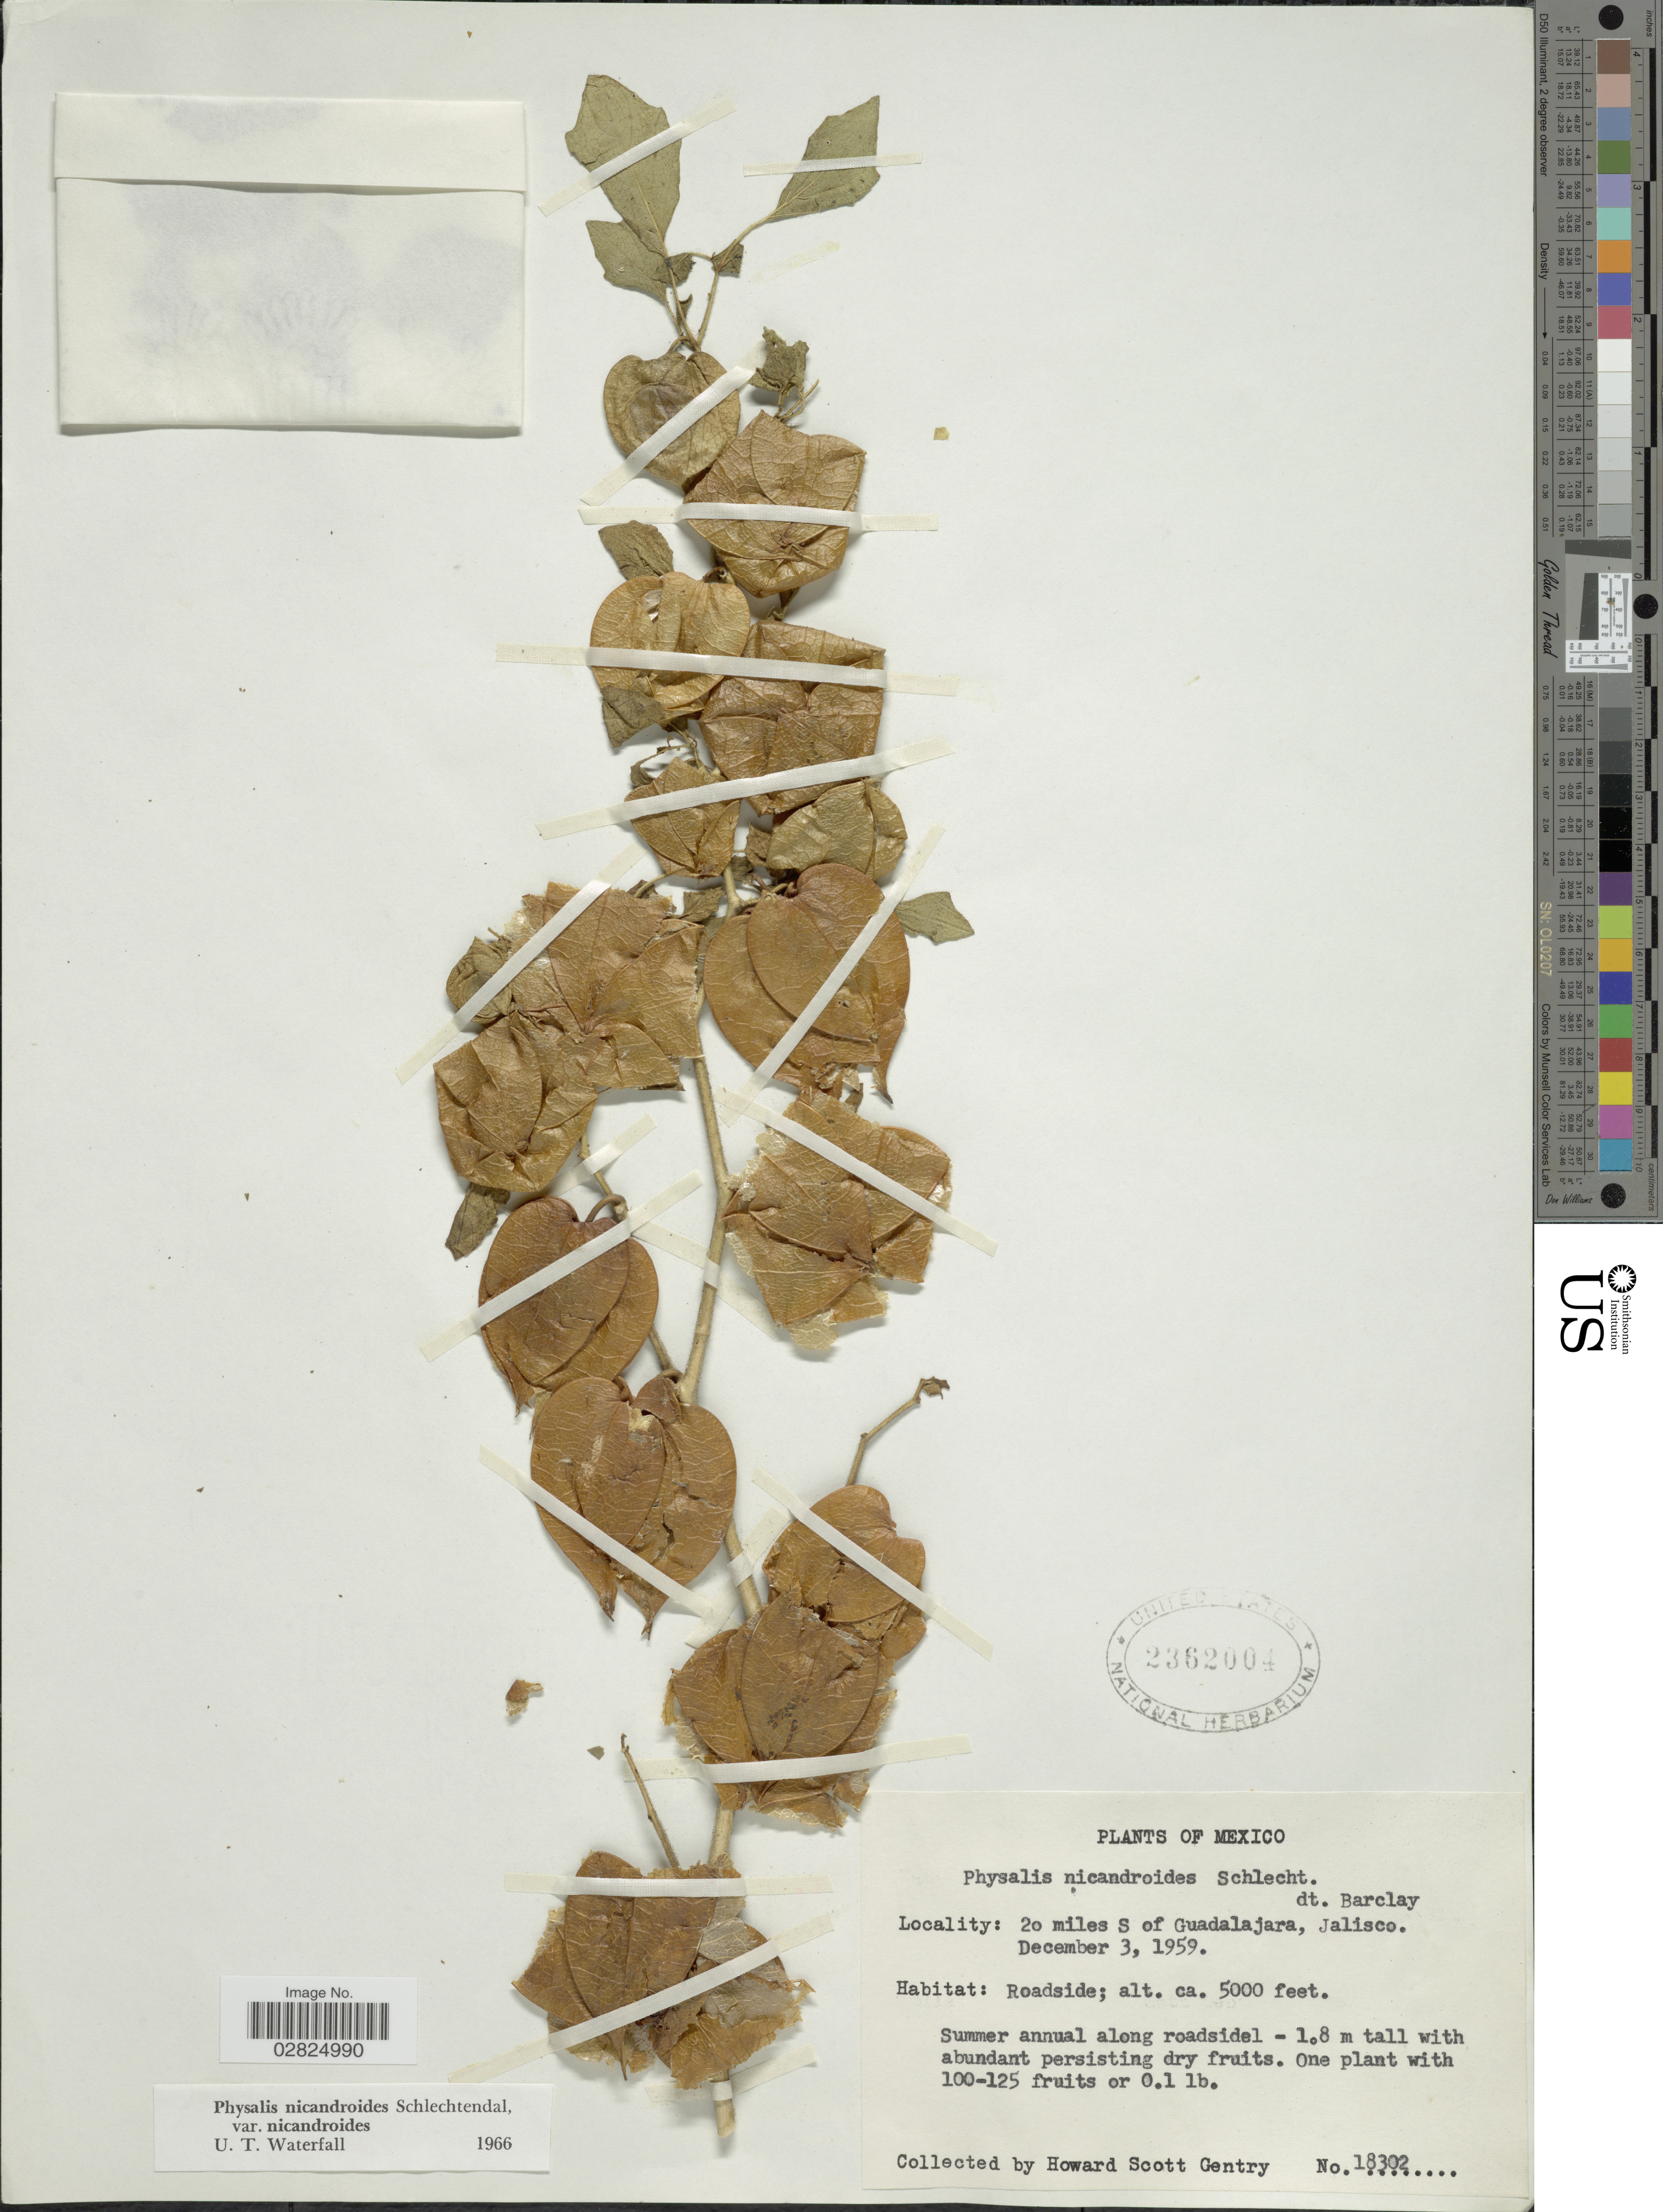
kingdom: Plantae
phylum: Tracheophyta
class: Magnoliopsida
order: Solanales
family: Solanaceae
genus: Physalis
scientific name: Physalis nicandroides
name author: Schltdl.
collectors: H. S. Gentry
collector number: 18302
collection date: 1959-12-03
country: Mexico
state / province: Jalisco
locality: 20 miles S of Guadalajara. Roadside.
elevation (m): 1524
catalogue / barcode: US 2362004